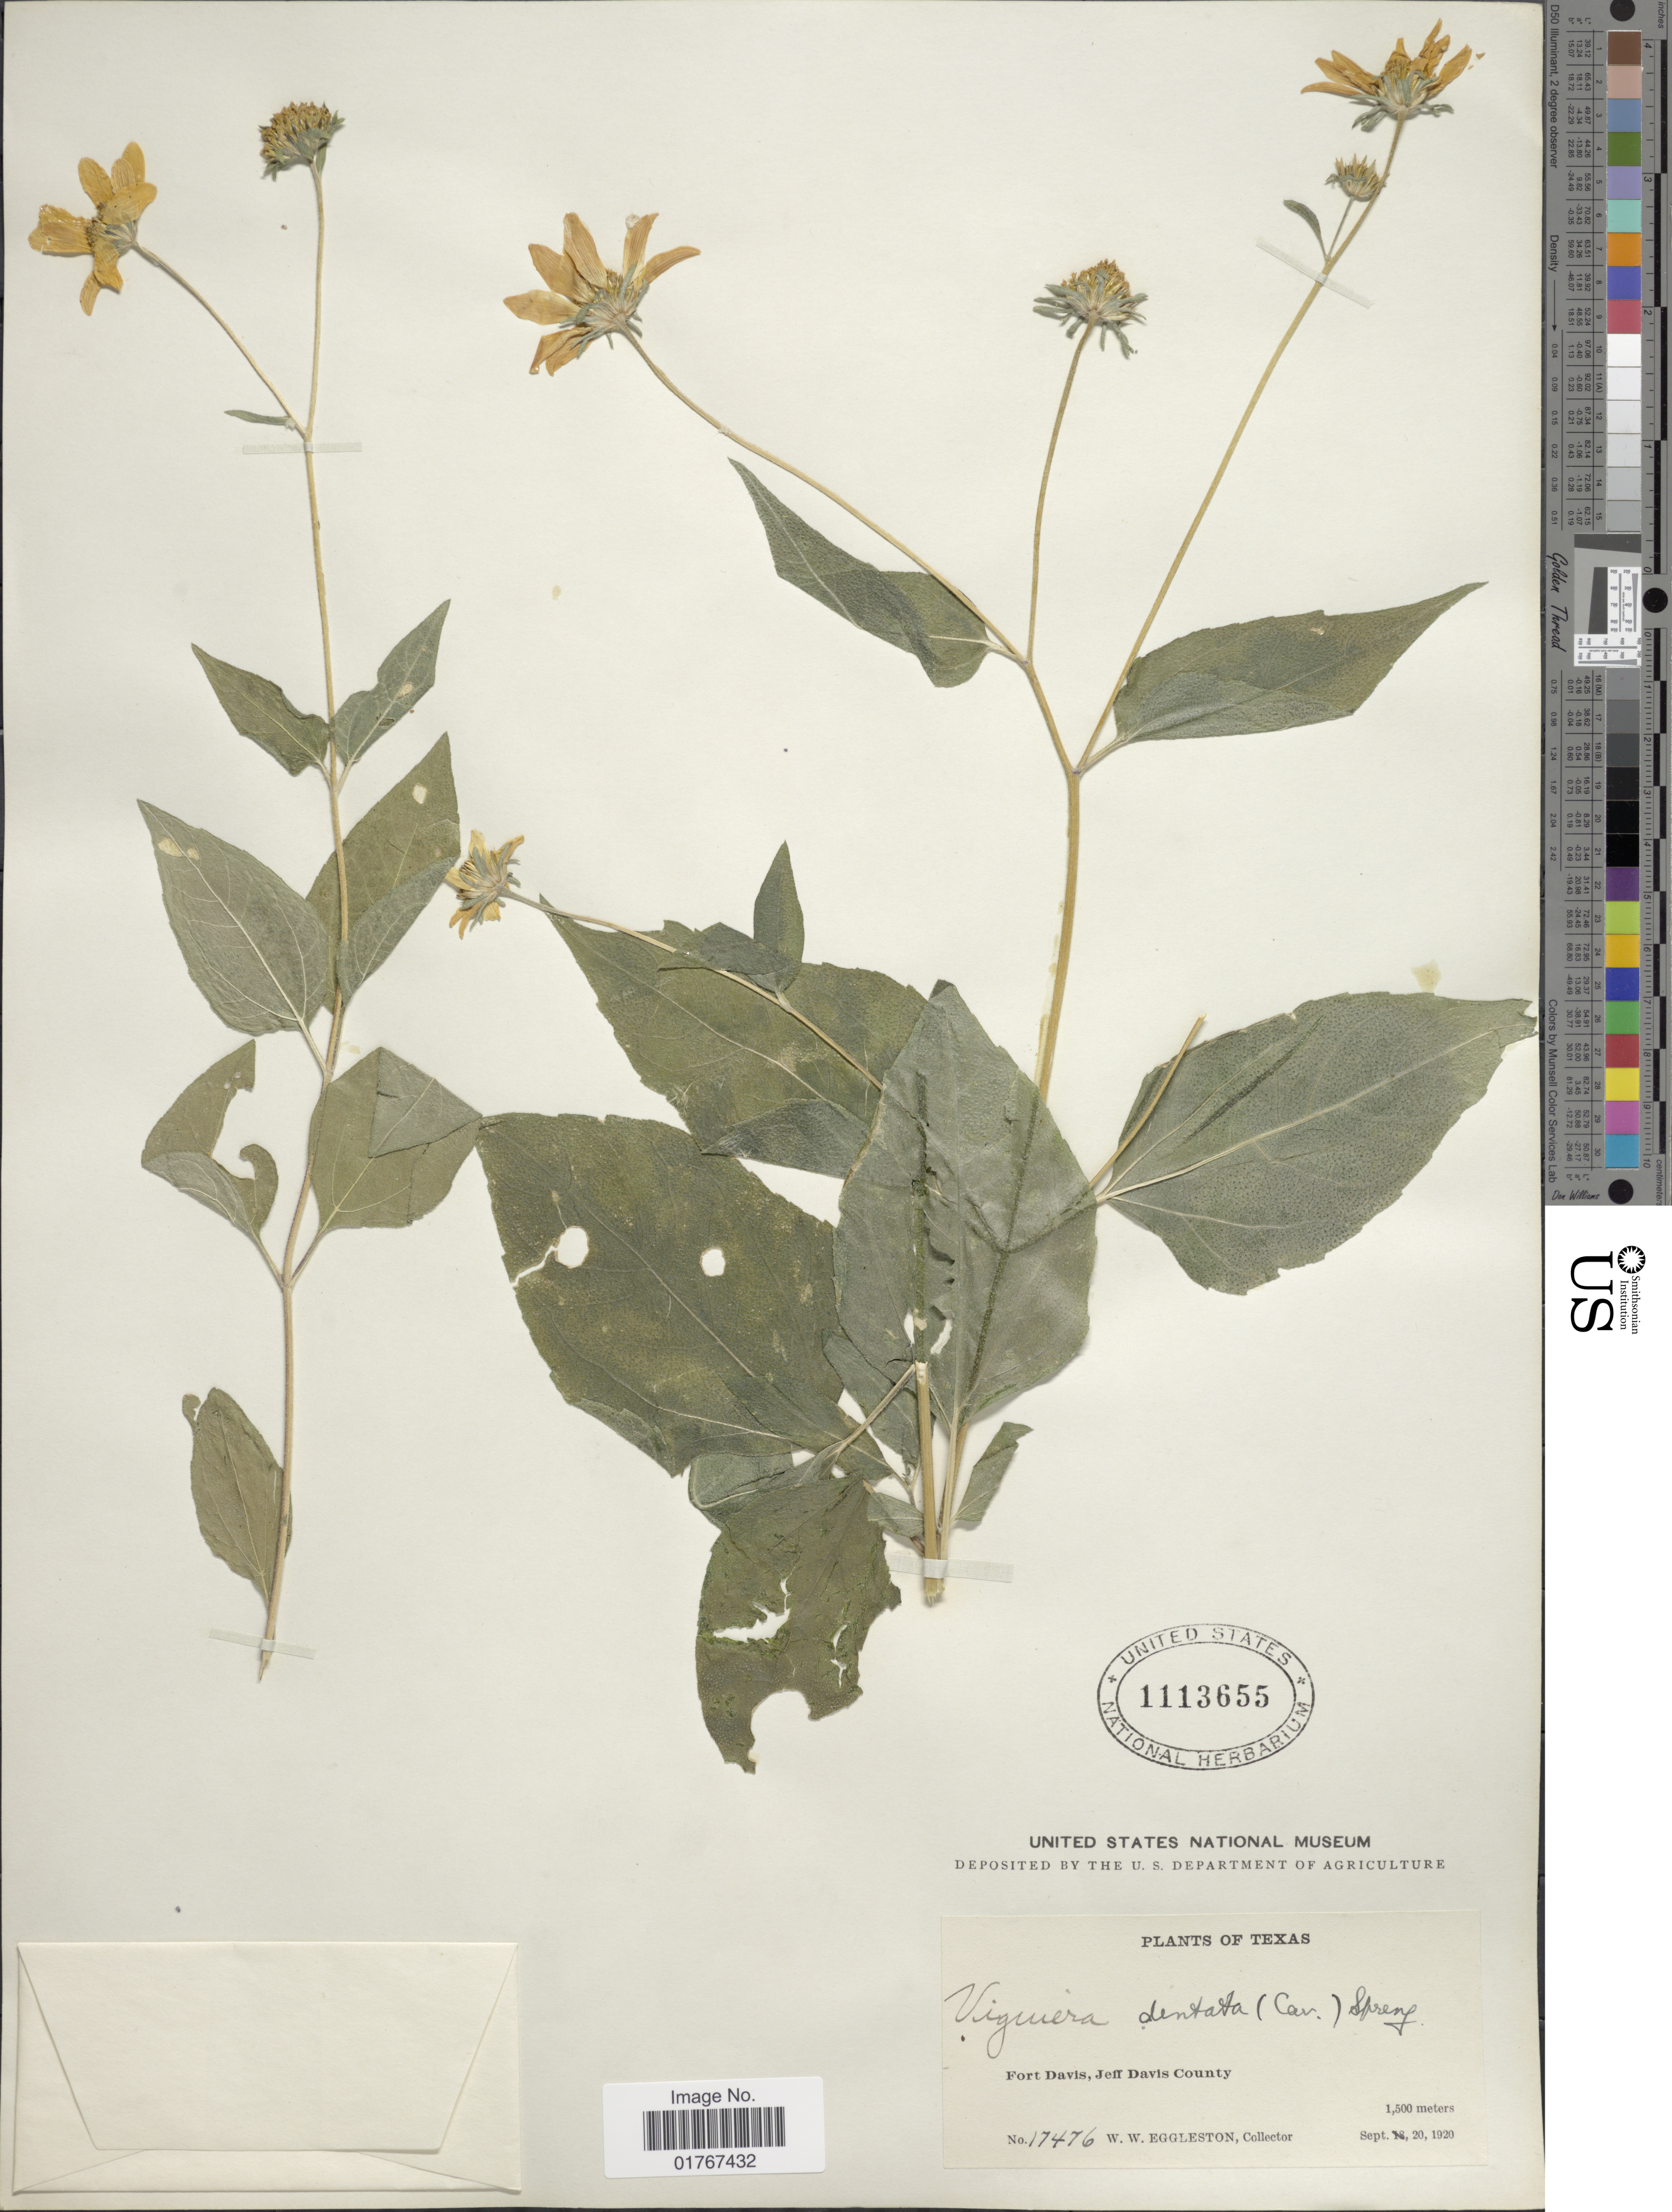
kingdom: Plantae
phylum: Tracheophyta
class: Magnoliopsida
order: Asterales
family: Asteraceae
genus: Viguiera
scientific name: Viguiera dentata var. brevipes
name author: (DC.) S.F. Blake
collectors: W. W. Eggleston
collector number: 17476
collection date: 1920-09-20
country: United States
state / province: Texas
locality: Fort Davis, Jeff Davis County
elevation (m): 1500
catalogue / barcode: US 1113655